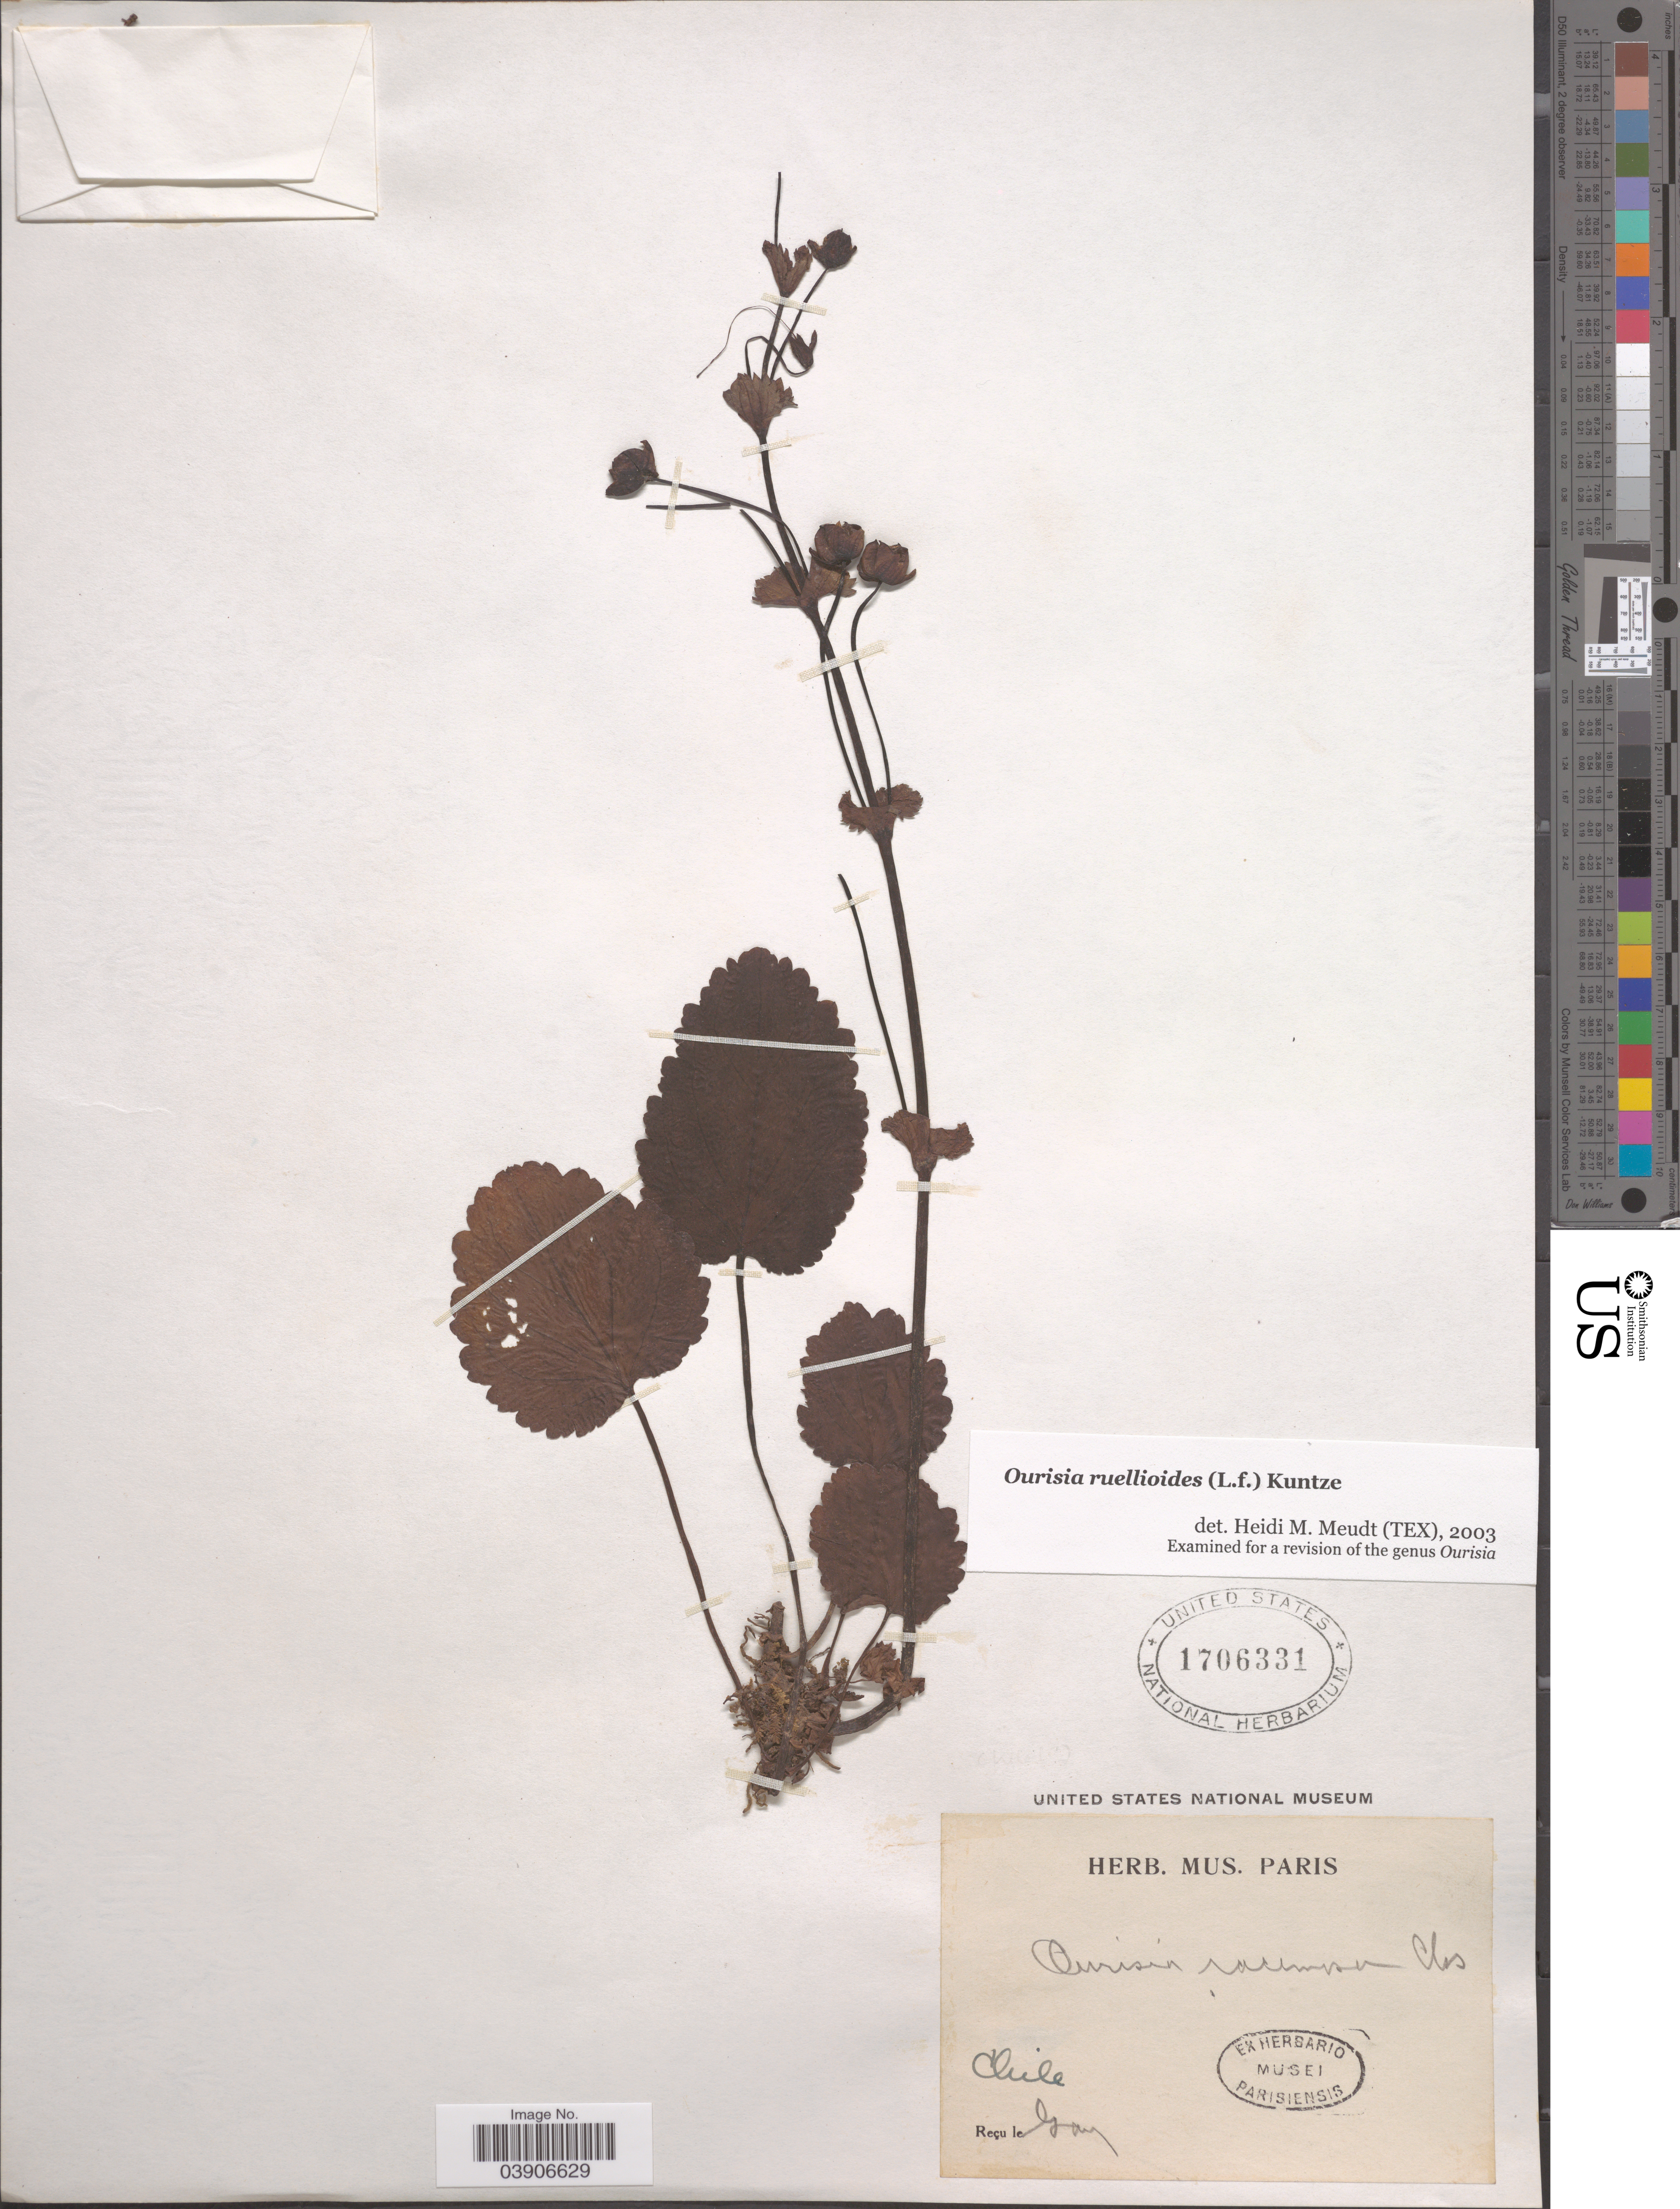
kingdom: Plantae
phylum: Tracheophyta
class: Magnoliopsida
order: Lamiales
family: Plantaginaceae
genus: Ourisia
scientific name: Ourisia ruellioides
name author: (L. f.) Kuntze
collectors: ex herb. Mus. Paris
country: Chile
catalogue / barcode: US 1706331